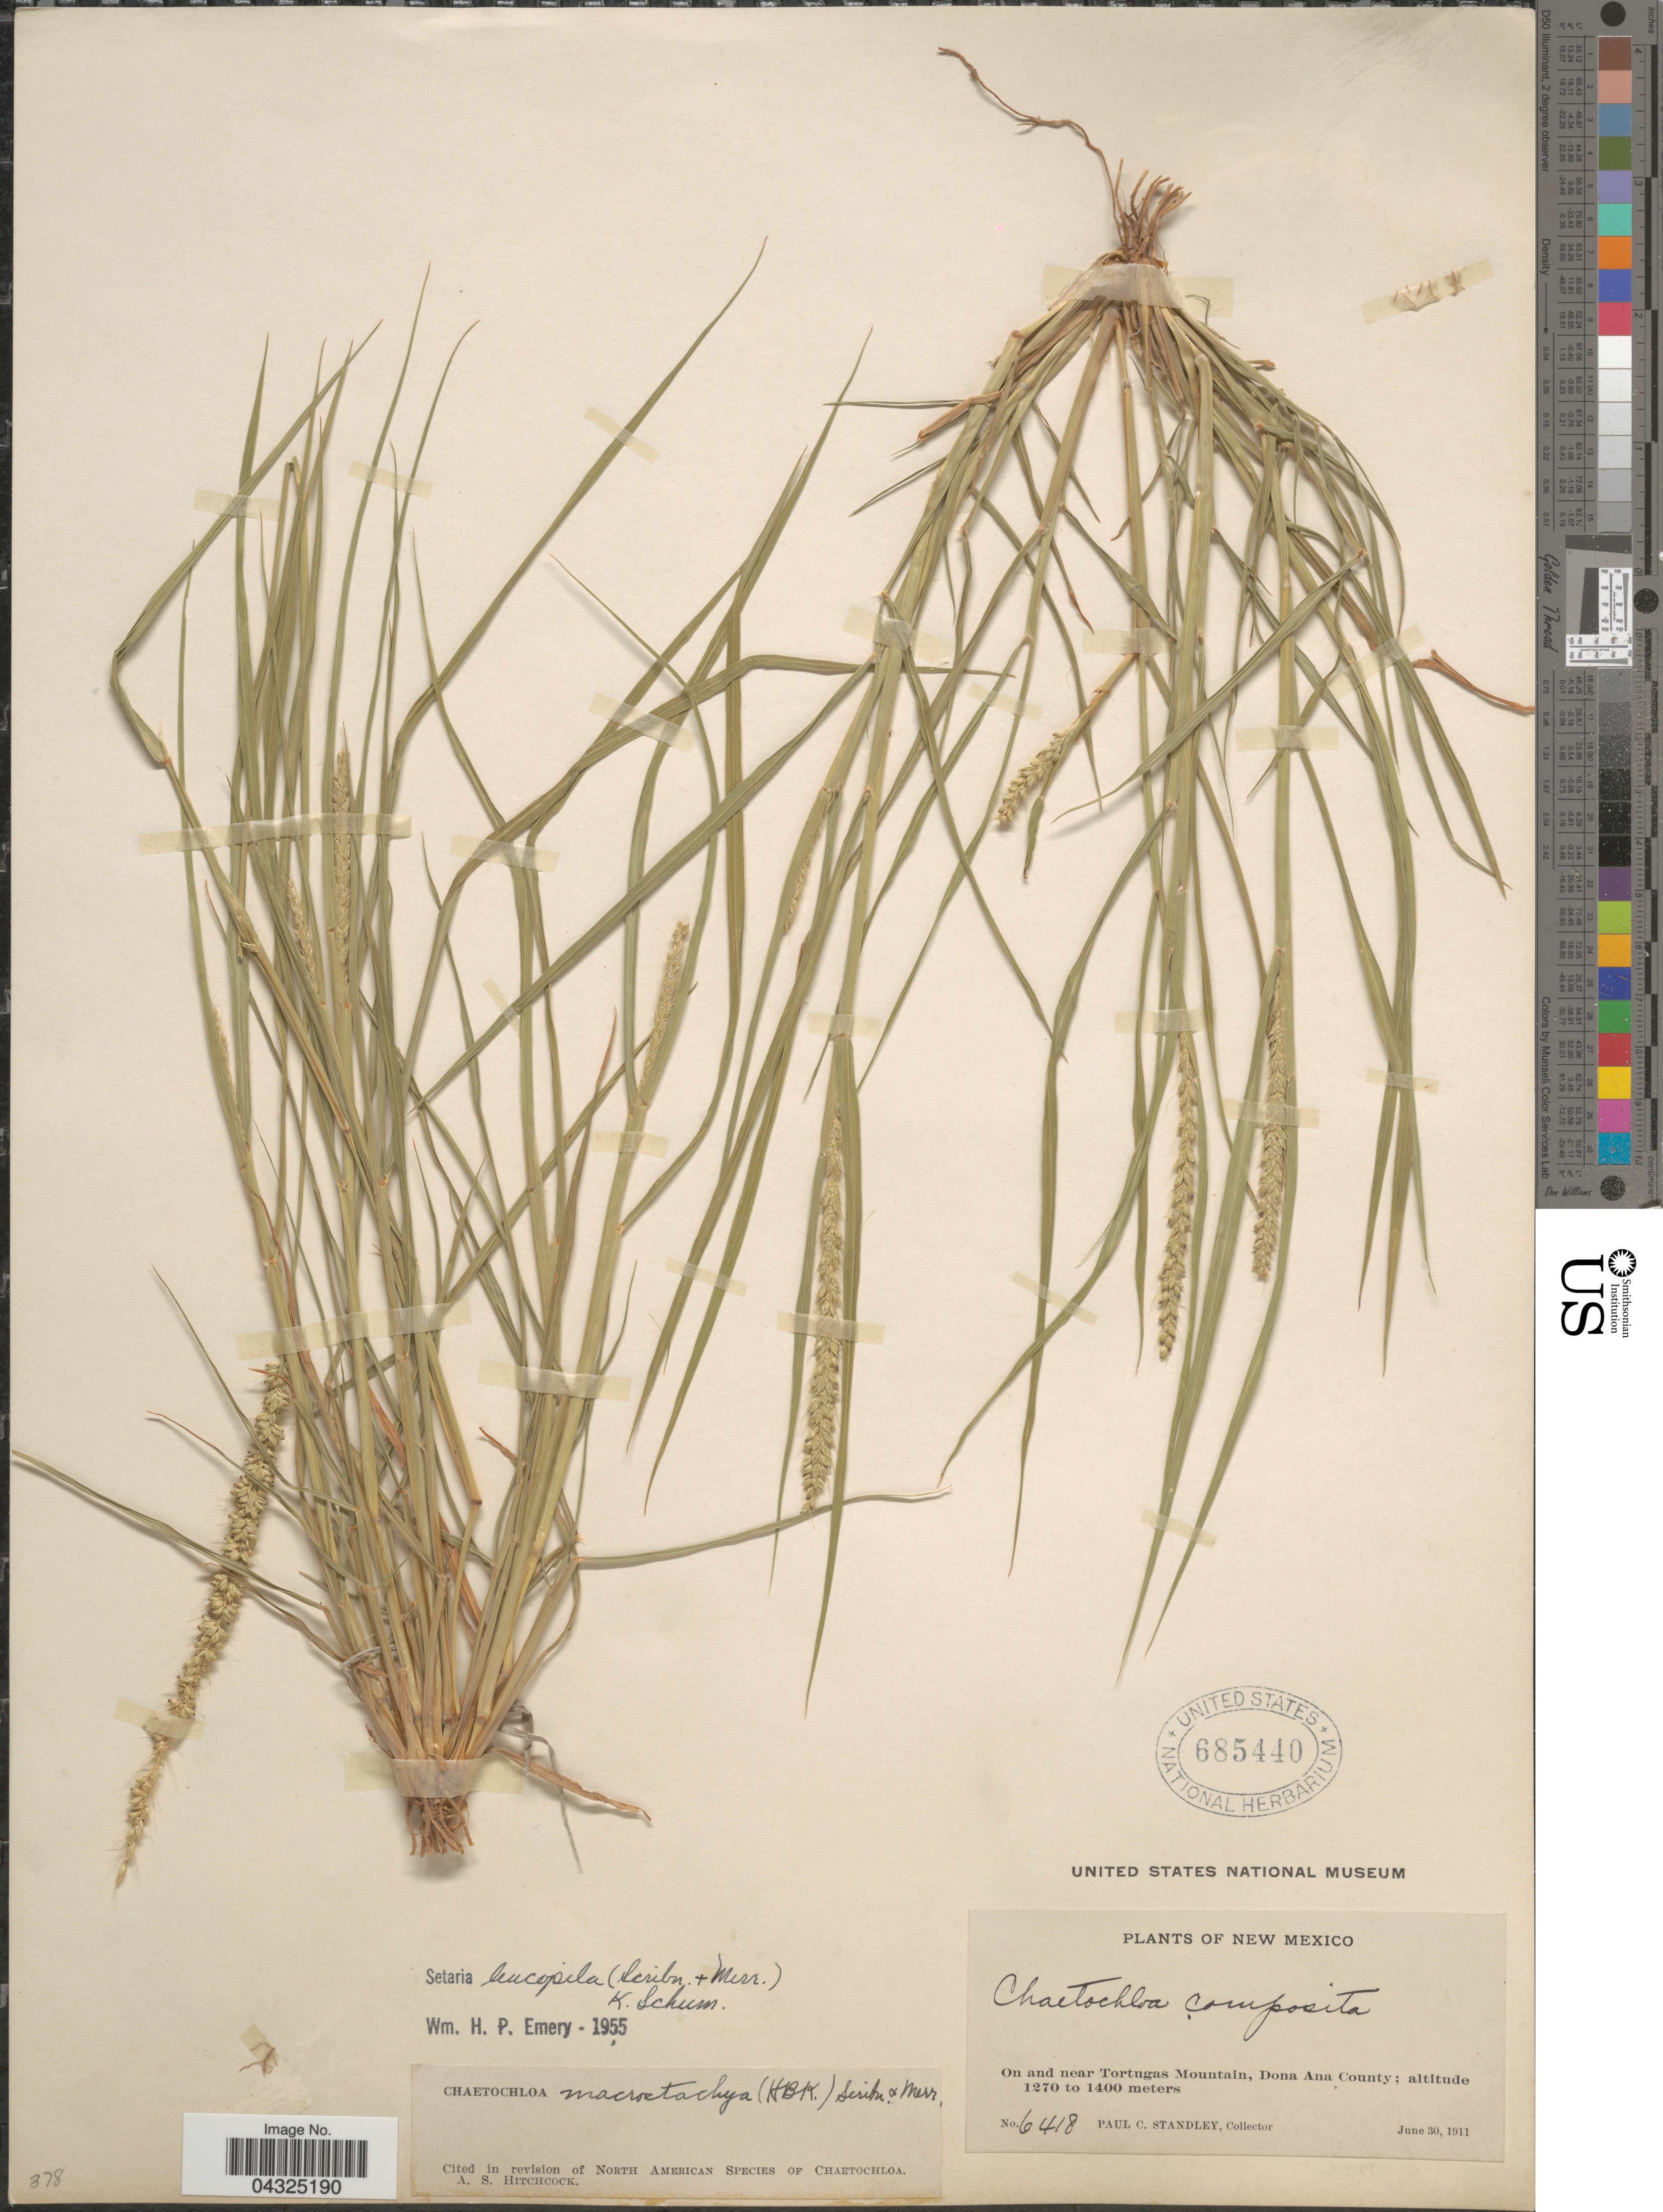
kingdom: Plantae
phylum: Tracheophyta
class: Liliopsida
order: Poales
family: Poaceae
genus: Setaria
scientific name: Setaria leucopila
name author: (Scribn. & Merr.) K. Schum.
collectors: P. C. Standley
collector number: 6418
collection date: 1911-06-30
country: United States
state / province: New Mexico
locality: On and near Tortugas Mountain, Dona Ana County.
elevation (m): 1270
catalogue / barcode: US 685440